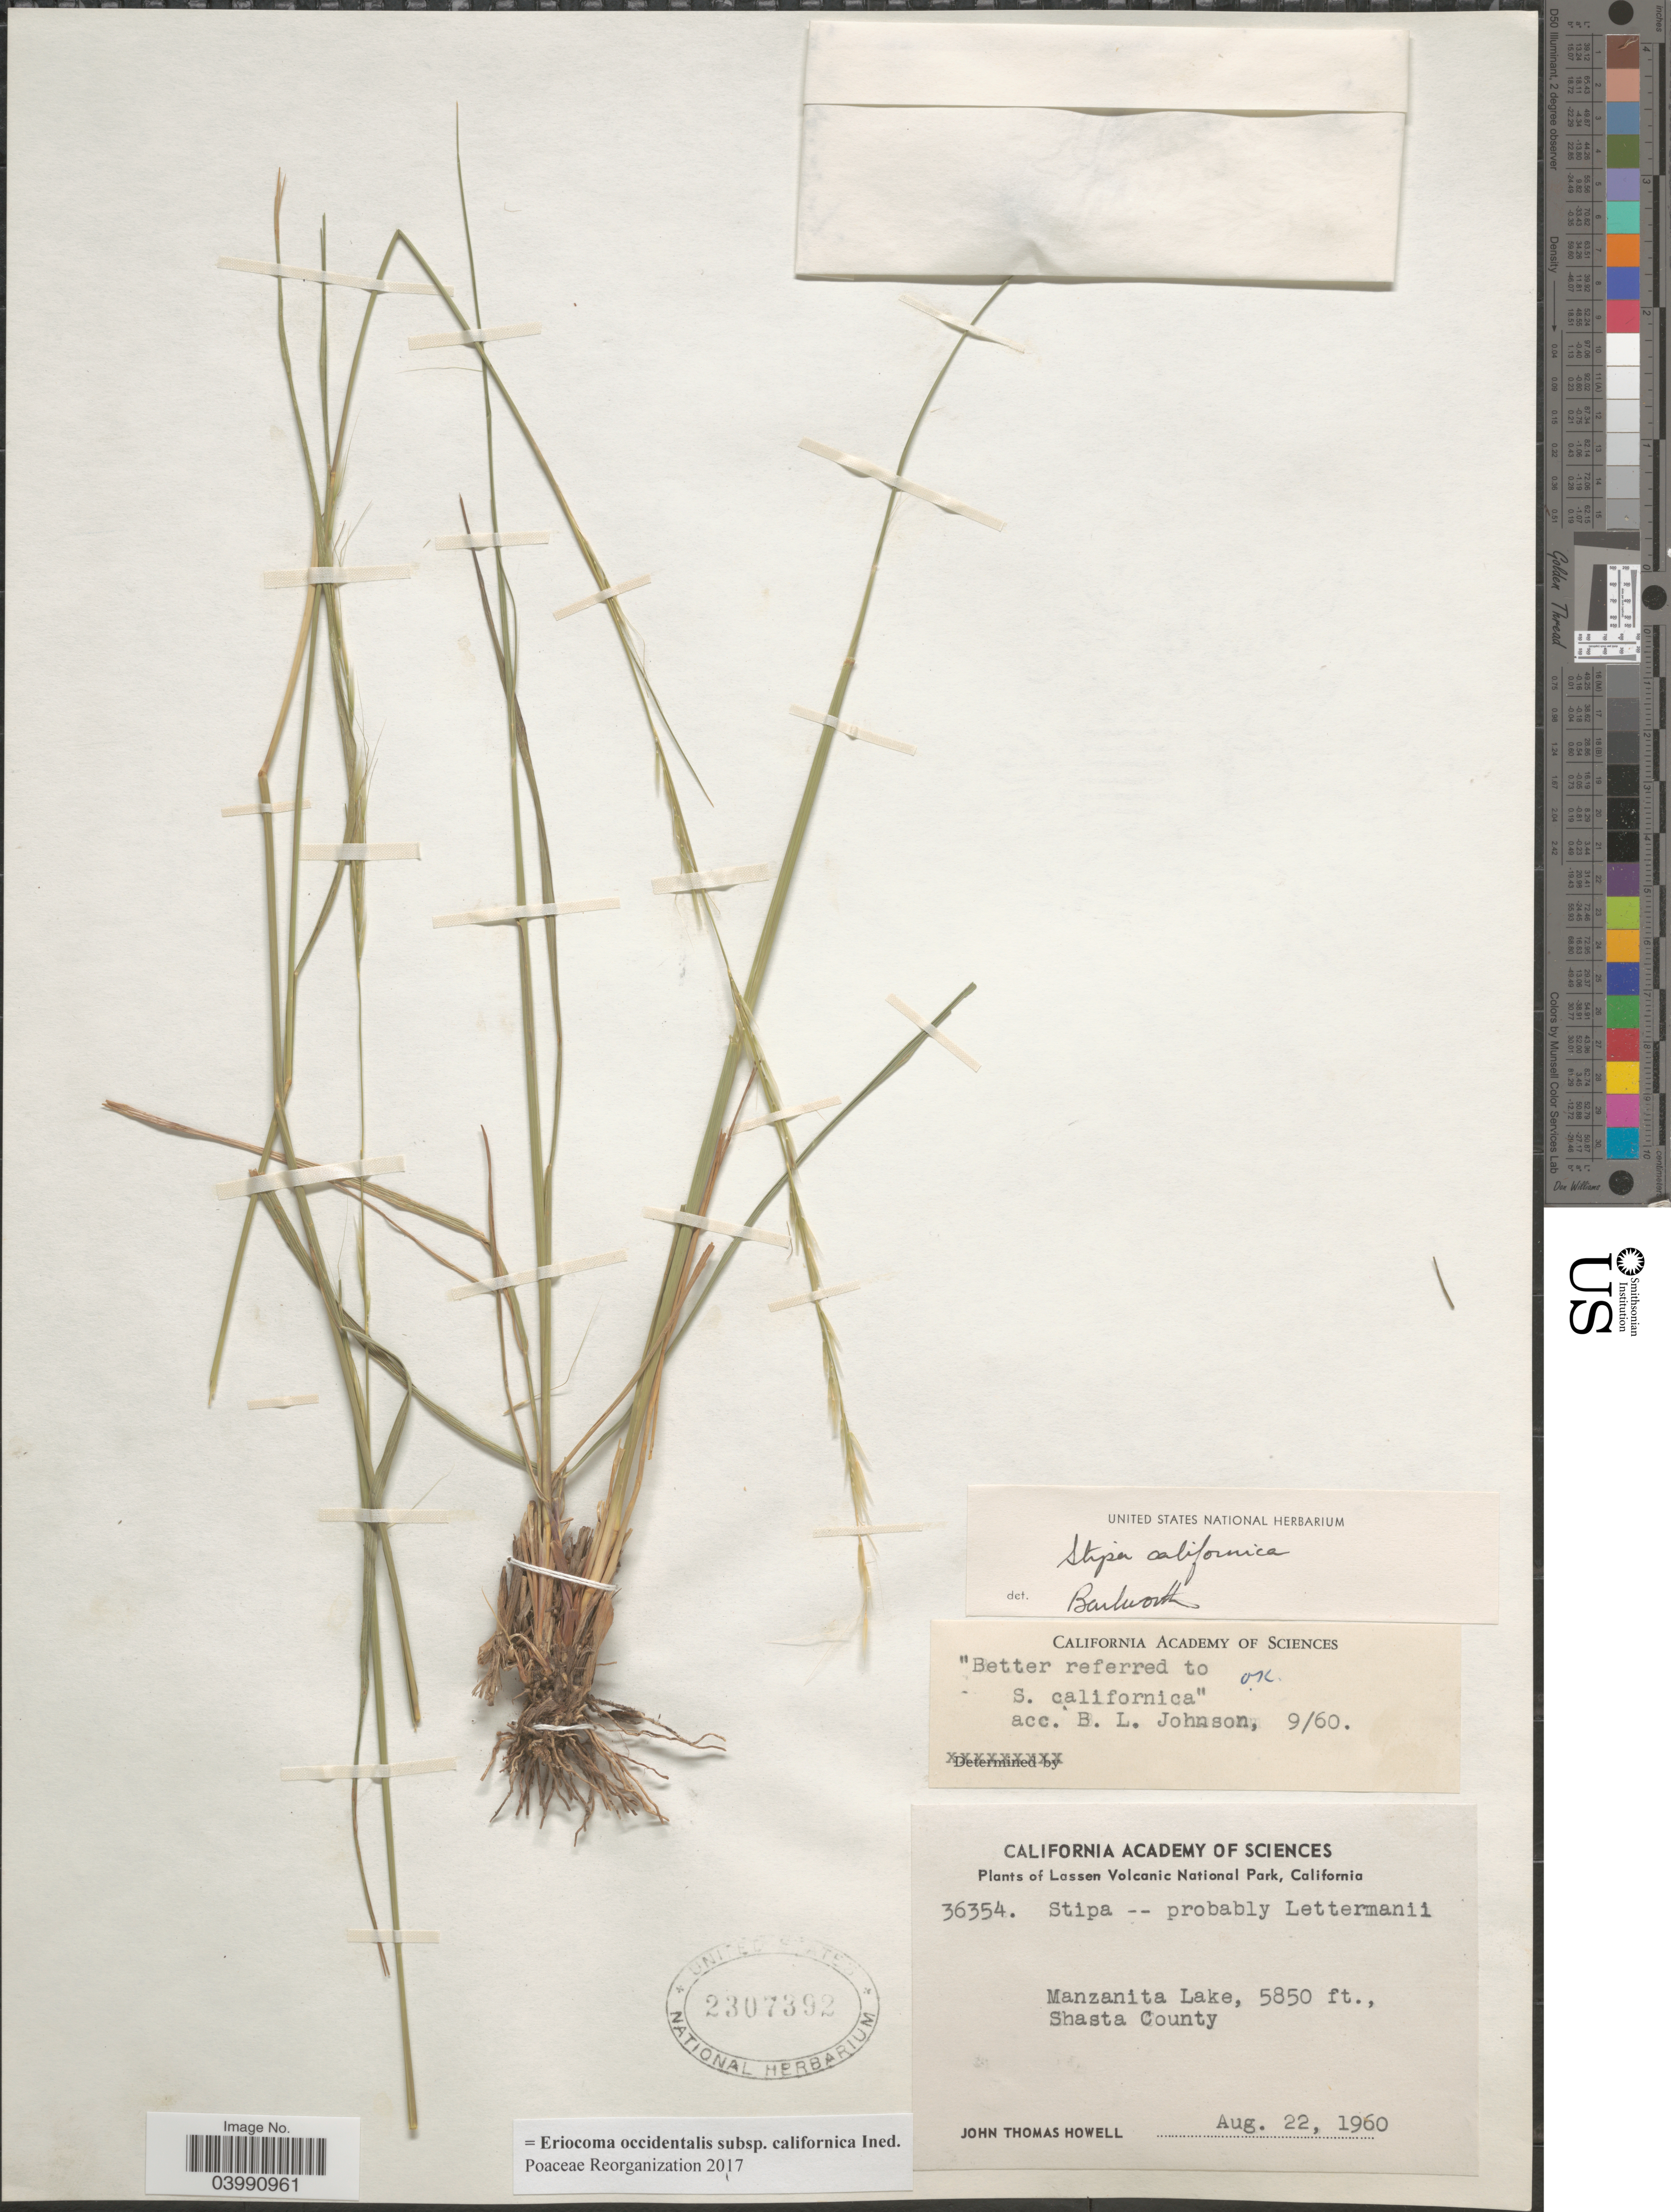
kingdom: Plantae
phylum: Tracheophyta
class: Liliopsida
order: Poales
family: Poaceae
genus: Eriocoma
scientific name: Eriocoma occidentalis subsp. californica ined.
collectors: J. T. Howell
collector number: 36354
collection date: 1960-08-22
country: United States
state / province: California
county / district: Shasta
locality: Lassen Volcanic National Park. Manzanita Lake, Shasta County.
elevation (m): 1783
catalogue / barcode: US 2307392